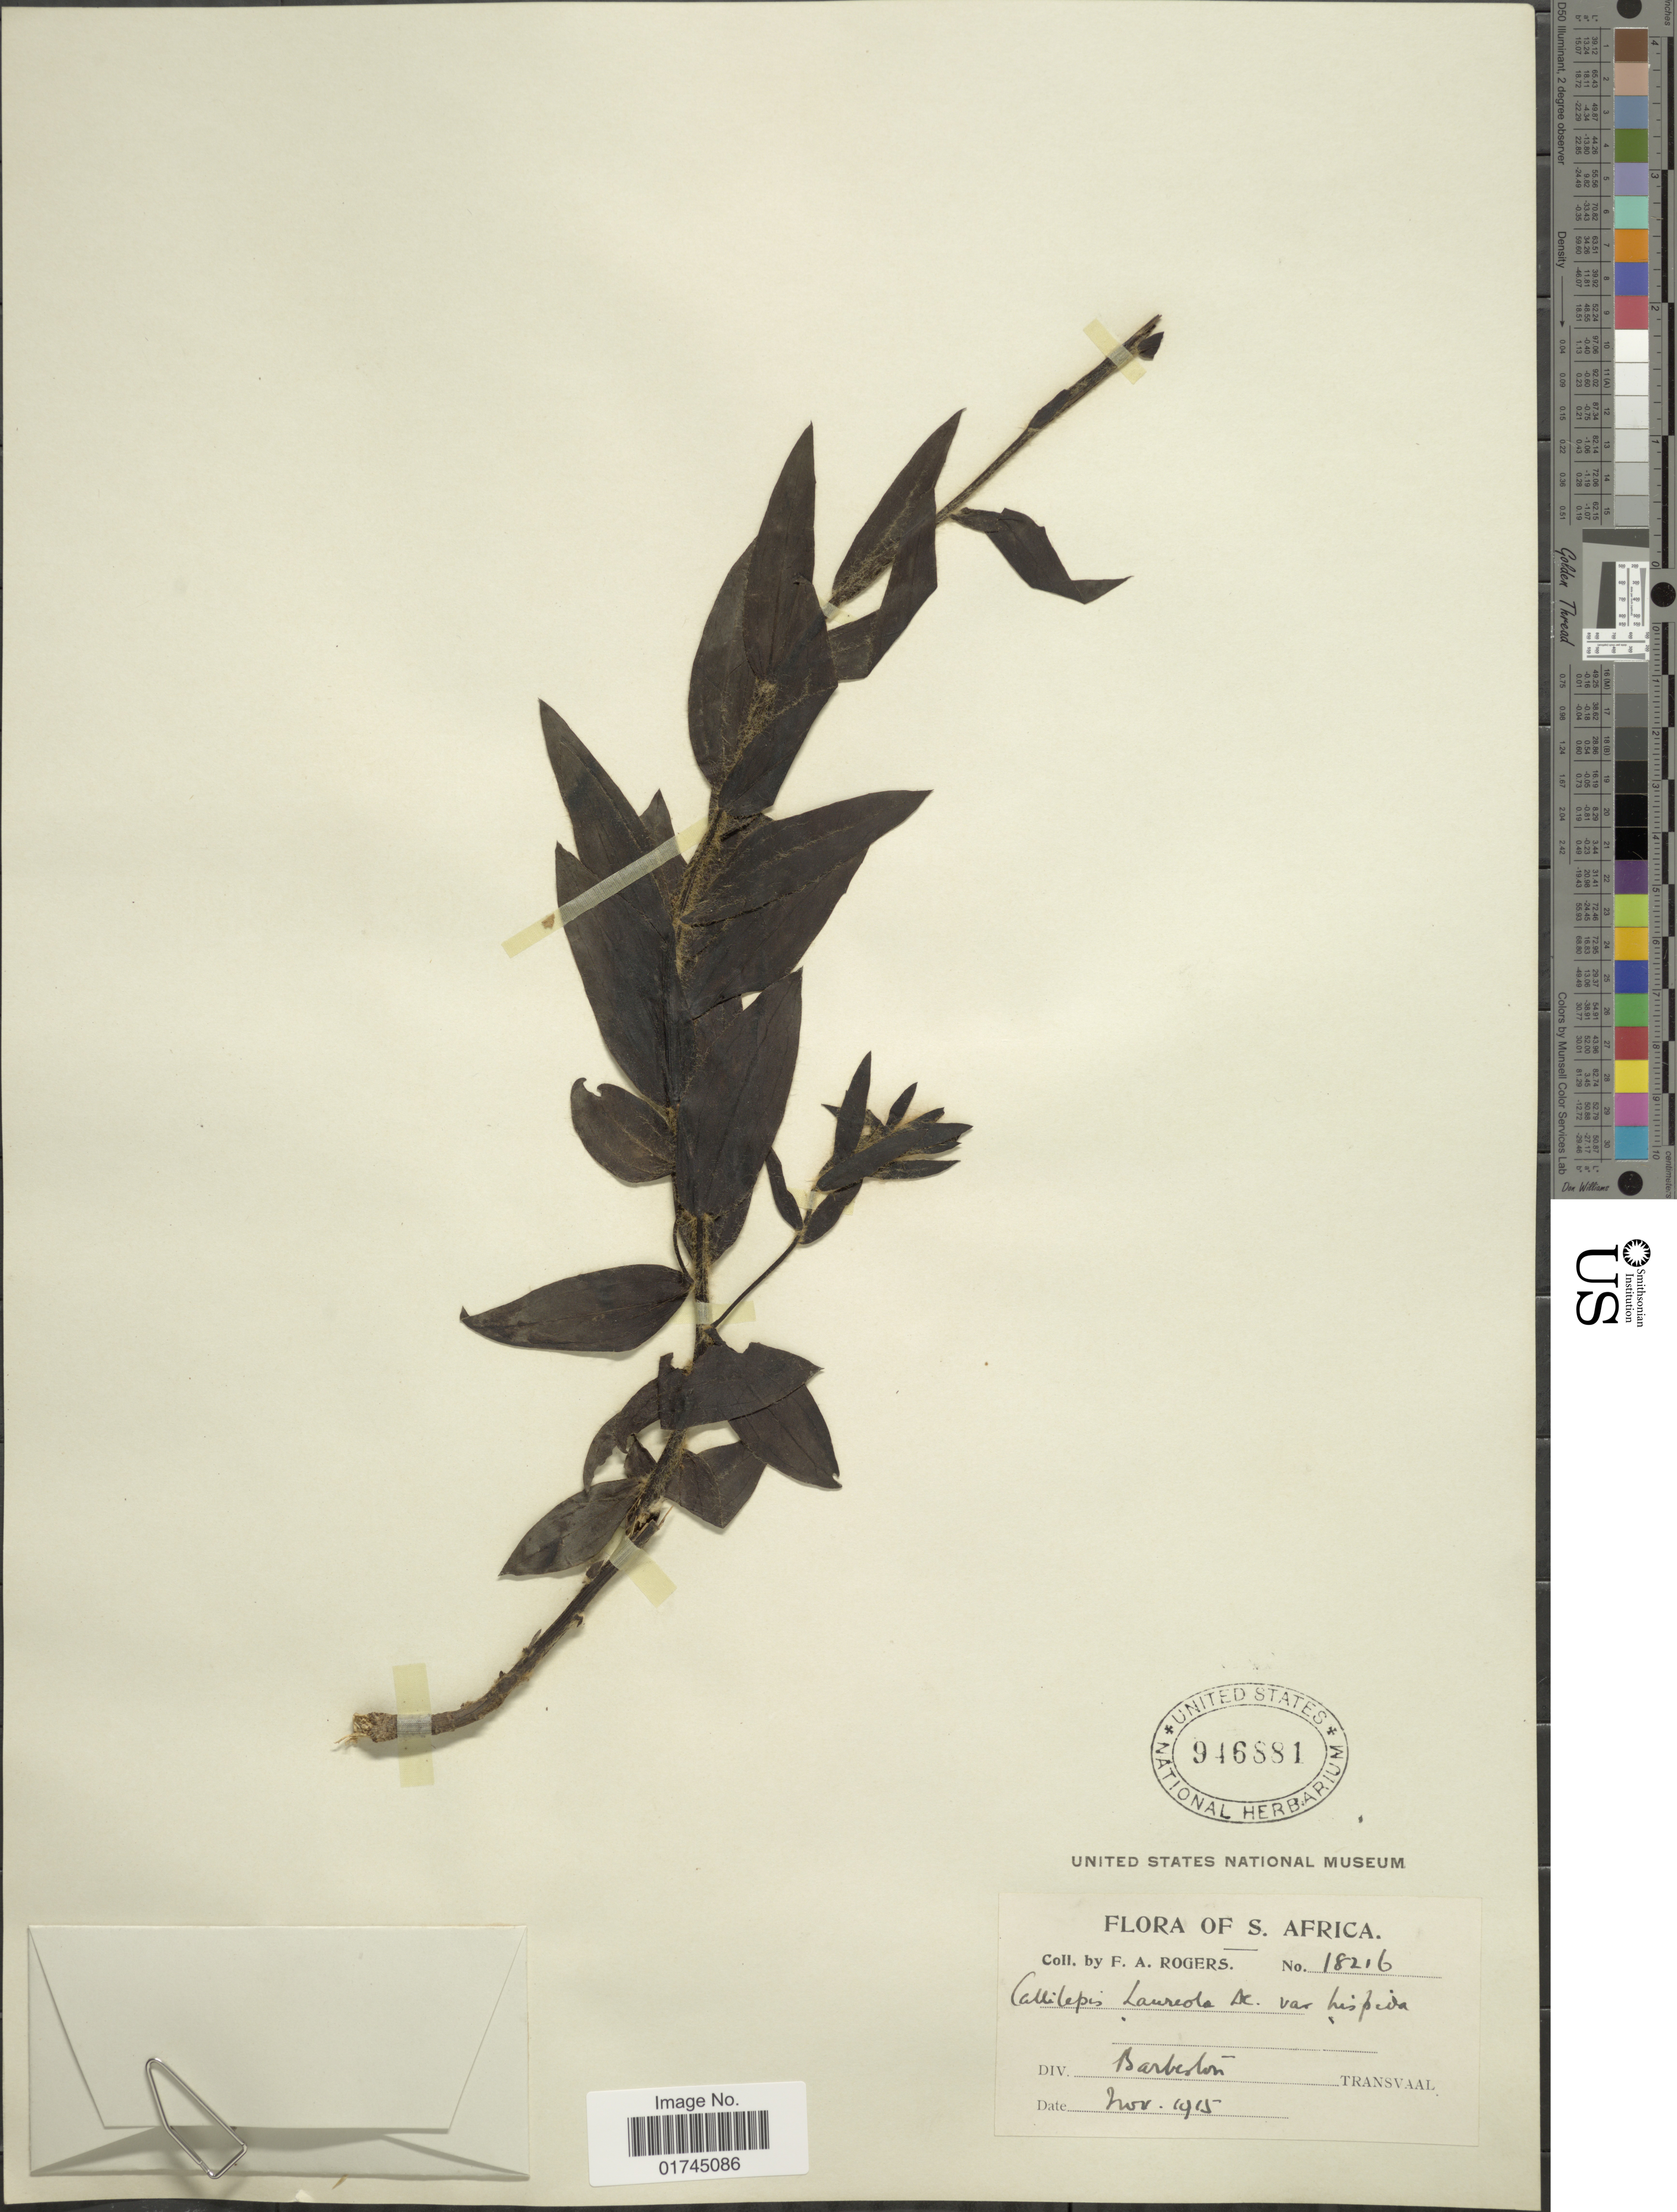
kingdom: Plantae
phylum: Tracheophyta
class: Magnoliopsida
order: Asterales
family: Asteraceae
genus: Callilepis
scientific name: Callilepis laureola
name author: DC.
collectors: F. A. Rogers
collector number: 18216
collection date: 1915-11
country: South Africa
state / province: Mpumalanga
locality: Barberton, Transvaal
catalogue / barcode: US 946881